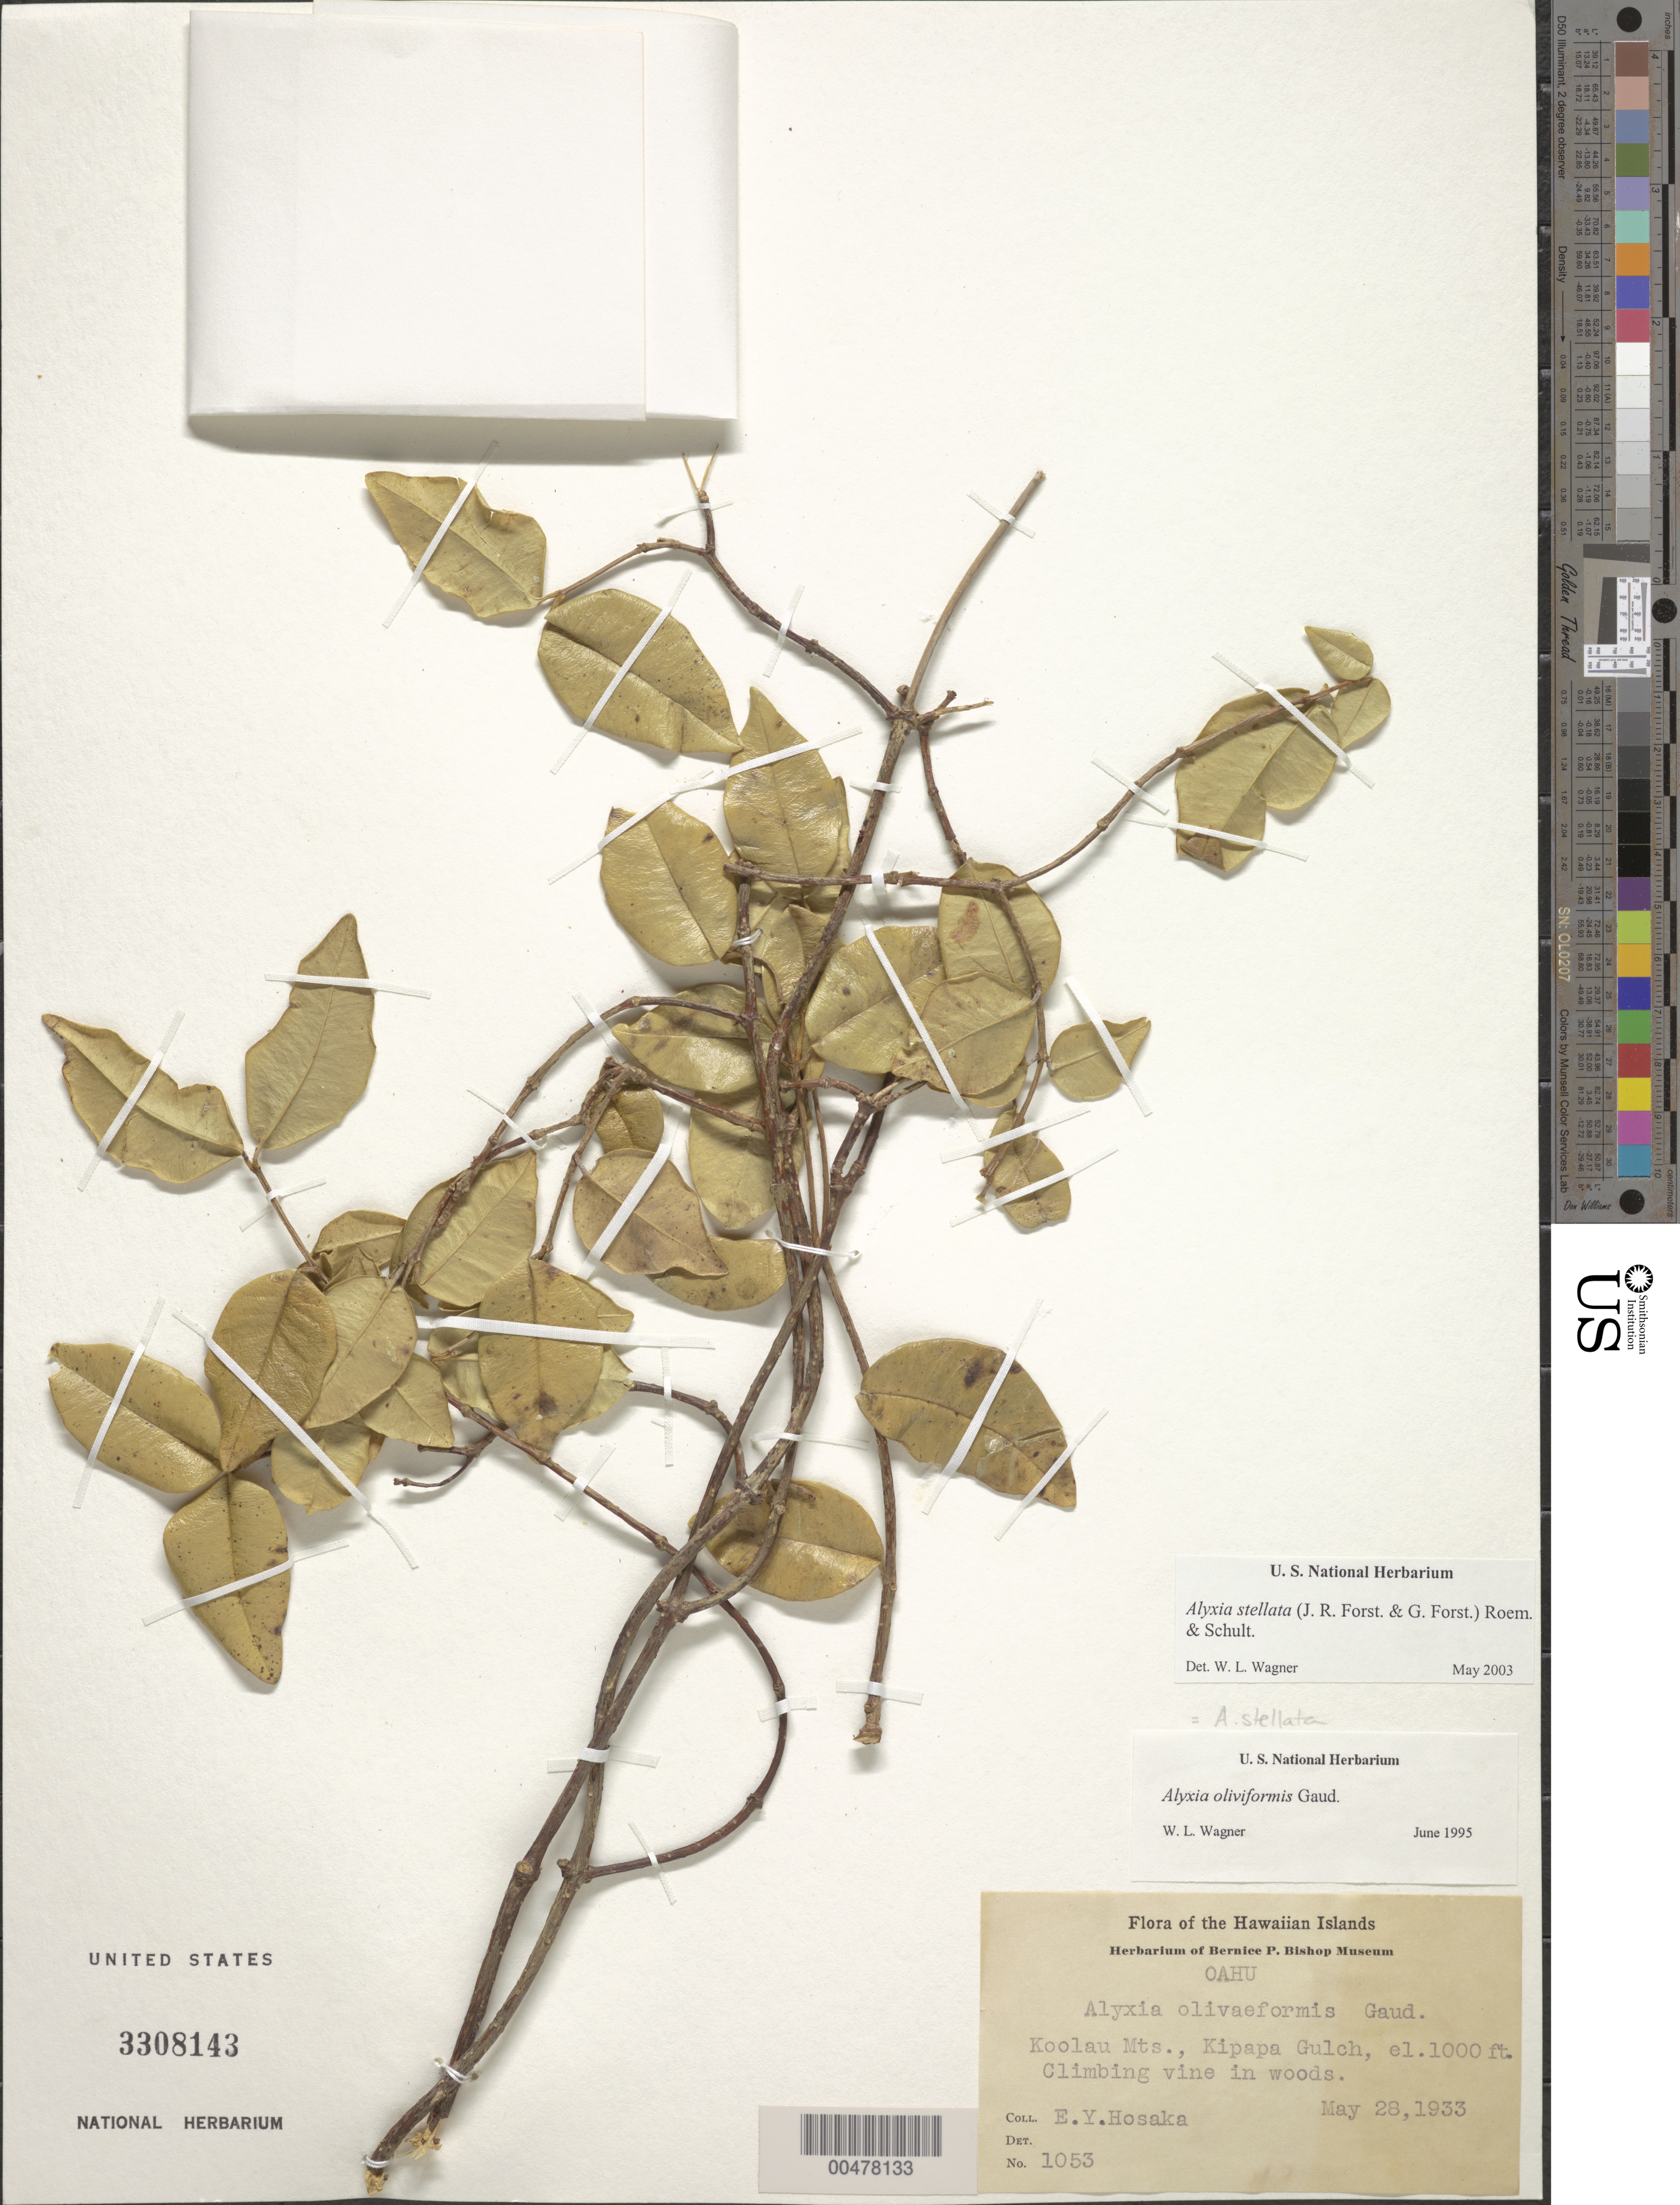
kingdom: Plantae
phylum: Tracheophyta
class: Magnoliopsida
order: Gentianales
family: Apocynaceae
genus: Alyxia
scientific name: Alyxia stellata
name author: (J.R. Forst. & G. Forst.) Roem. & Schult.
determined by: Wagner, W. L., (BOT), Smithsonian Institution - National Museum of Natural History (UNITED STATES)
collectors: E. Y. Hosaka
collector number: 1053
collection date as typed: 23 May 1933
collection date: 1933-05-23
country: United States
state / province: Hawaii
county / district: Honolulu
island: Oahu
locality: Koolau Mts, Kipapa Gulch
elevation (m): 305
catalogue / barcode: US 3308143